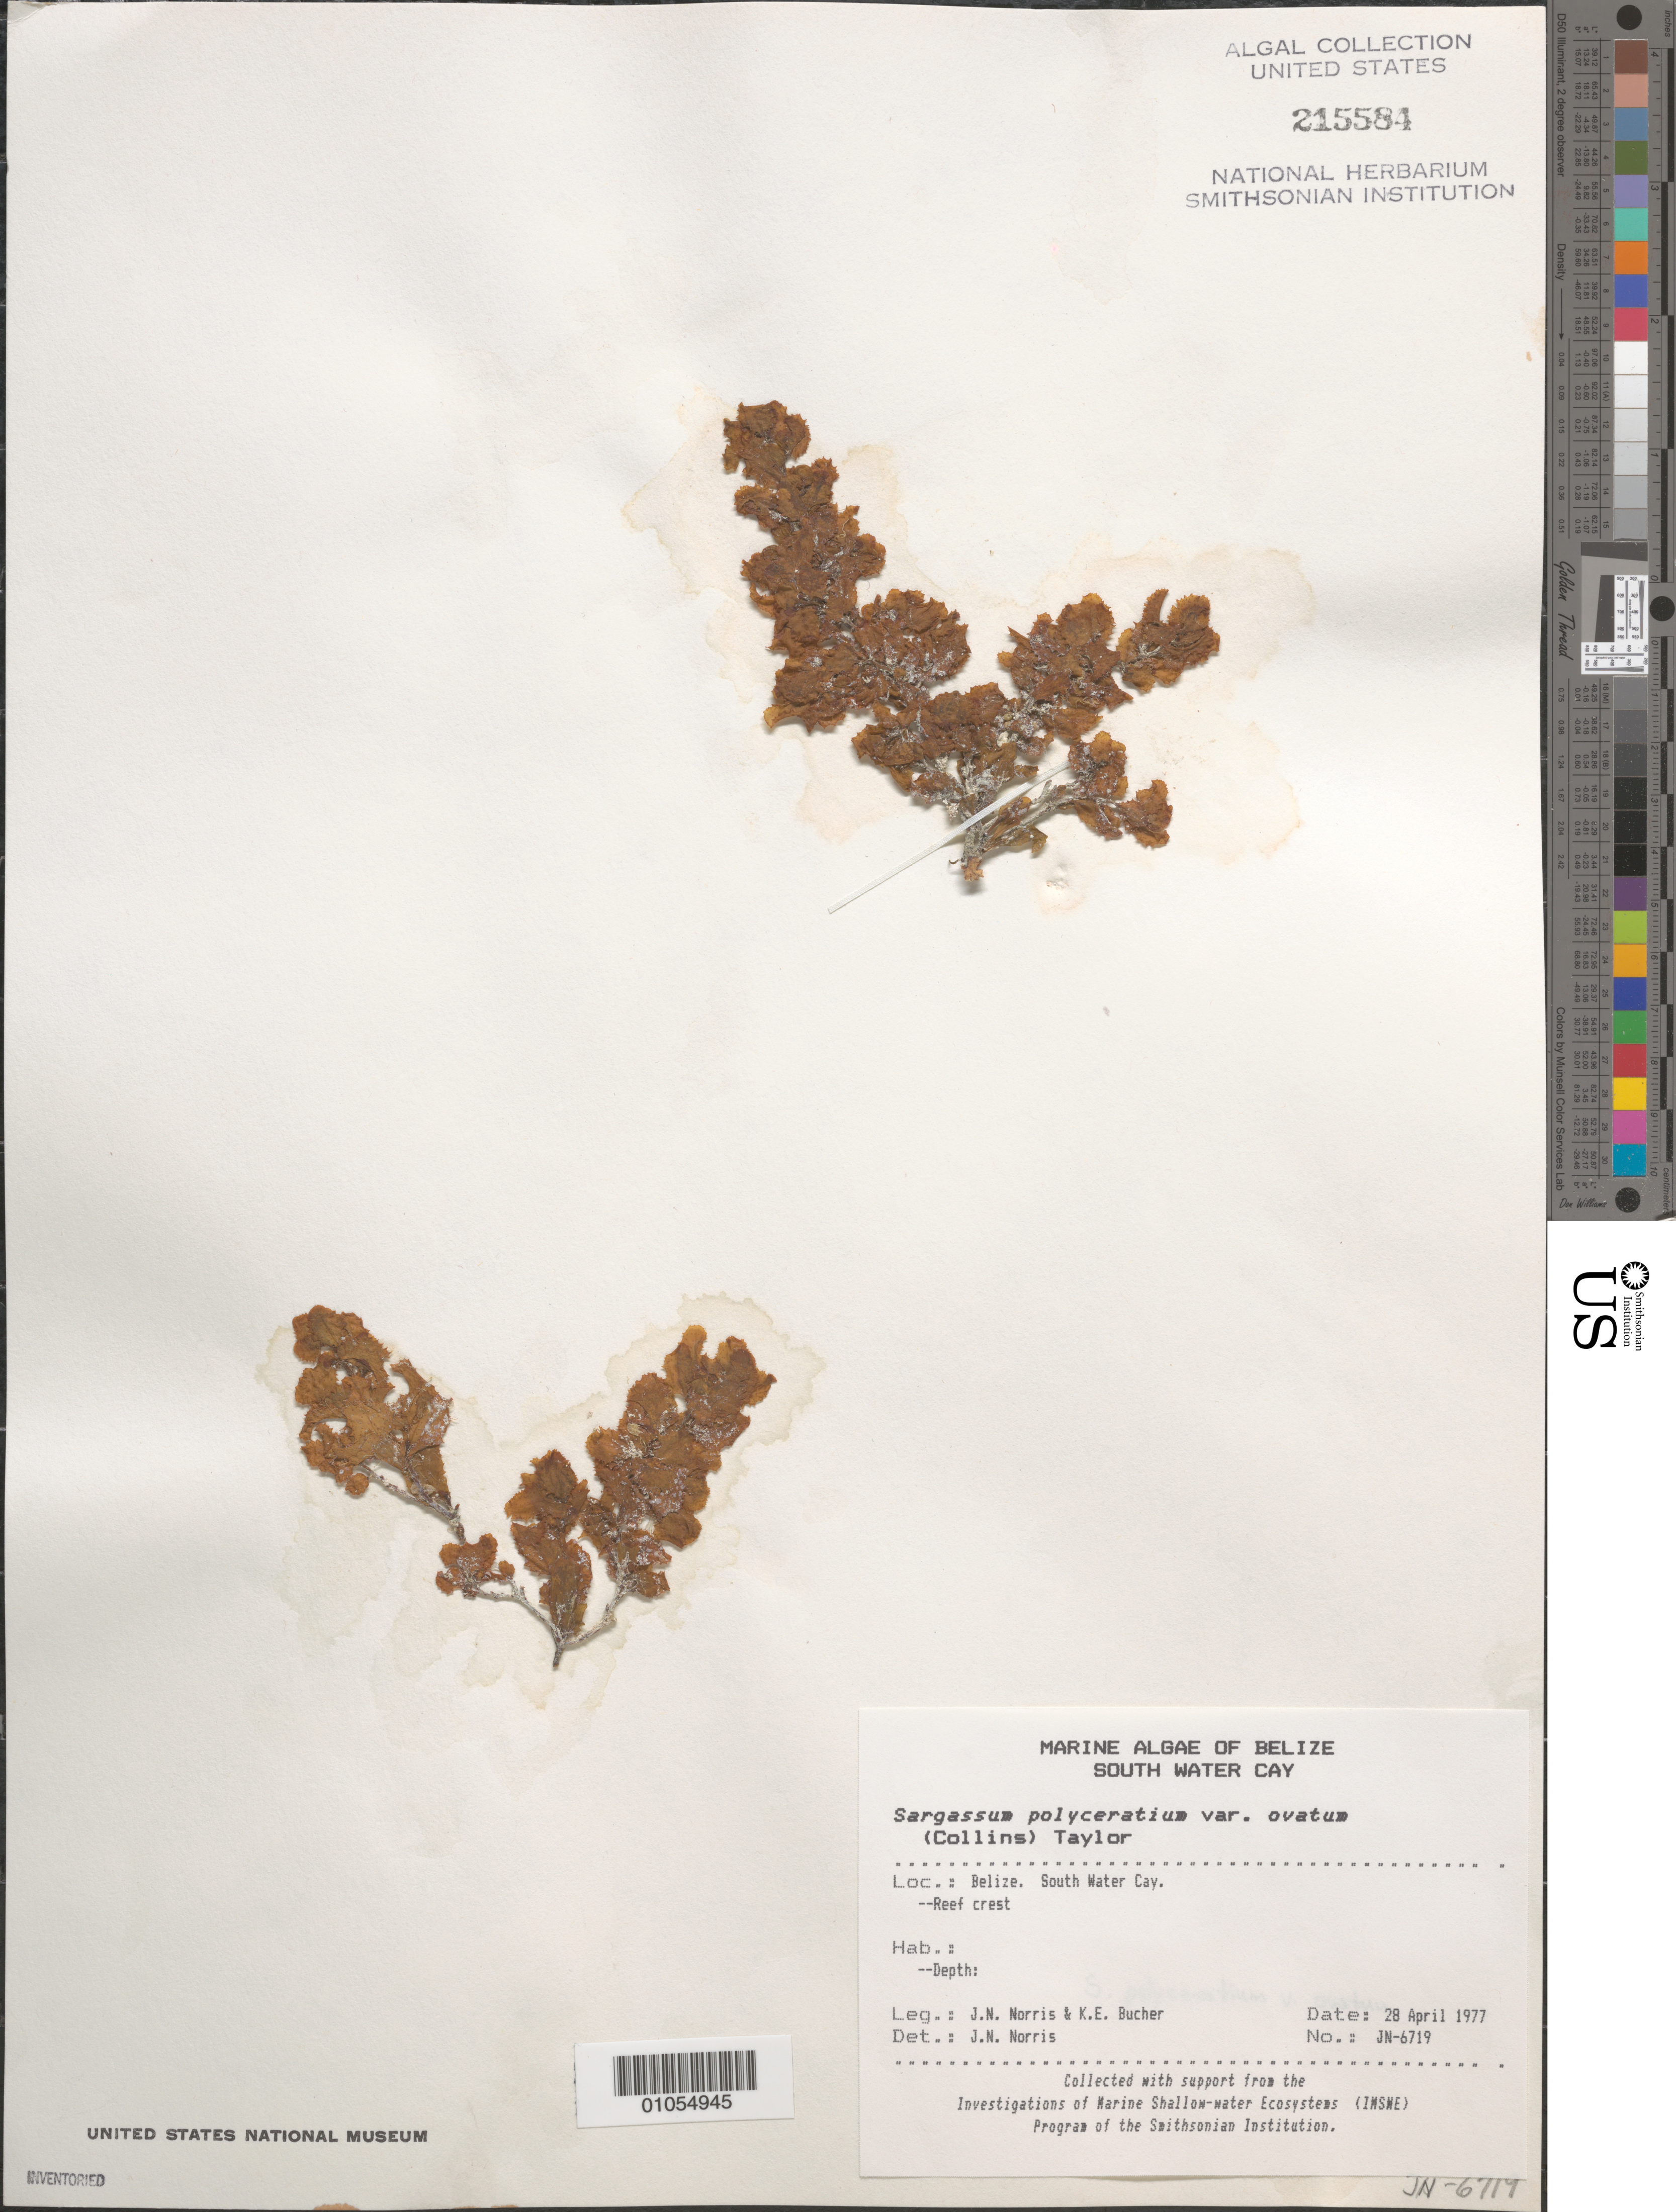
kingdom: Chromista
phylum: Ochrophyta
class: Phaeophyceae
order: Fucales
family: Sargassaceae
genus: Sargassum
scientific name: Sargassum polyceratium var. ovatum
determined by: Norris, James N.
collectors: J. N. Norris & K. E. Bucher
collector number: JN-6719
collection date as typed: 28 Apr 1977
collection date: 1977-04-28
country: Belize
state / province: Stann Creek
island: South Water Cay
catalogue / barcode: US 215584